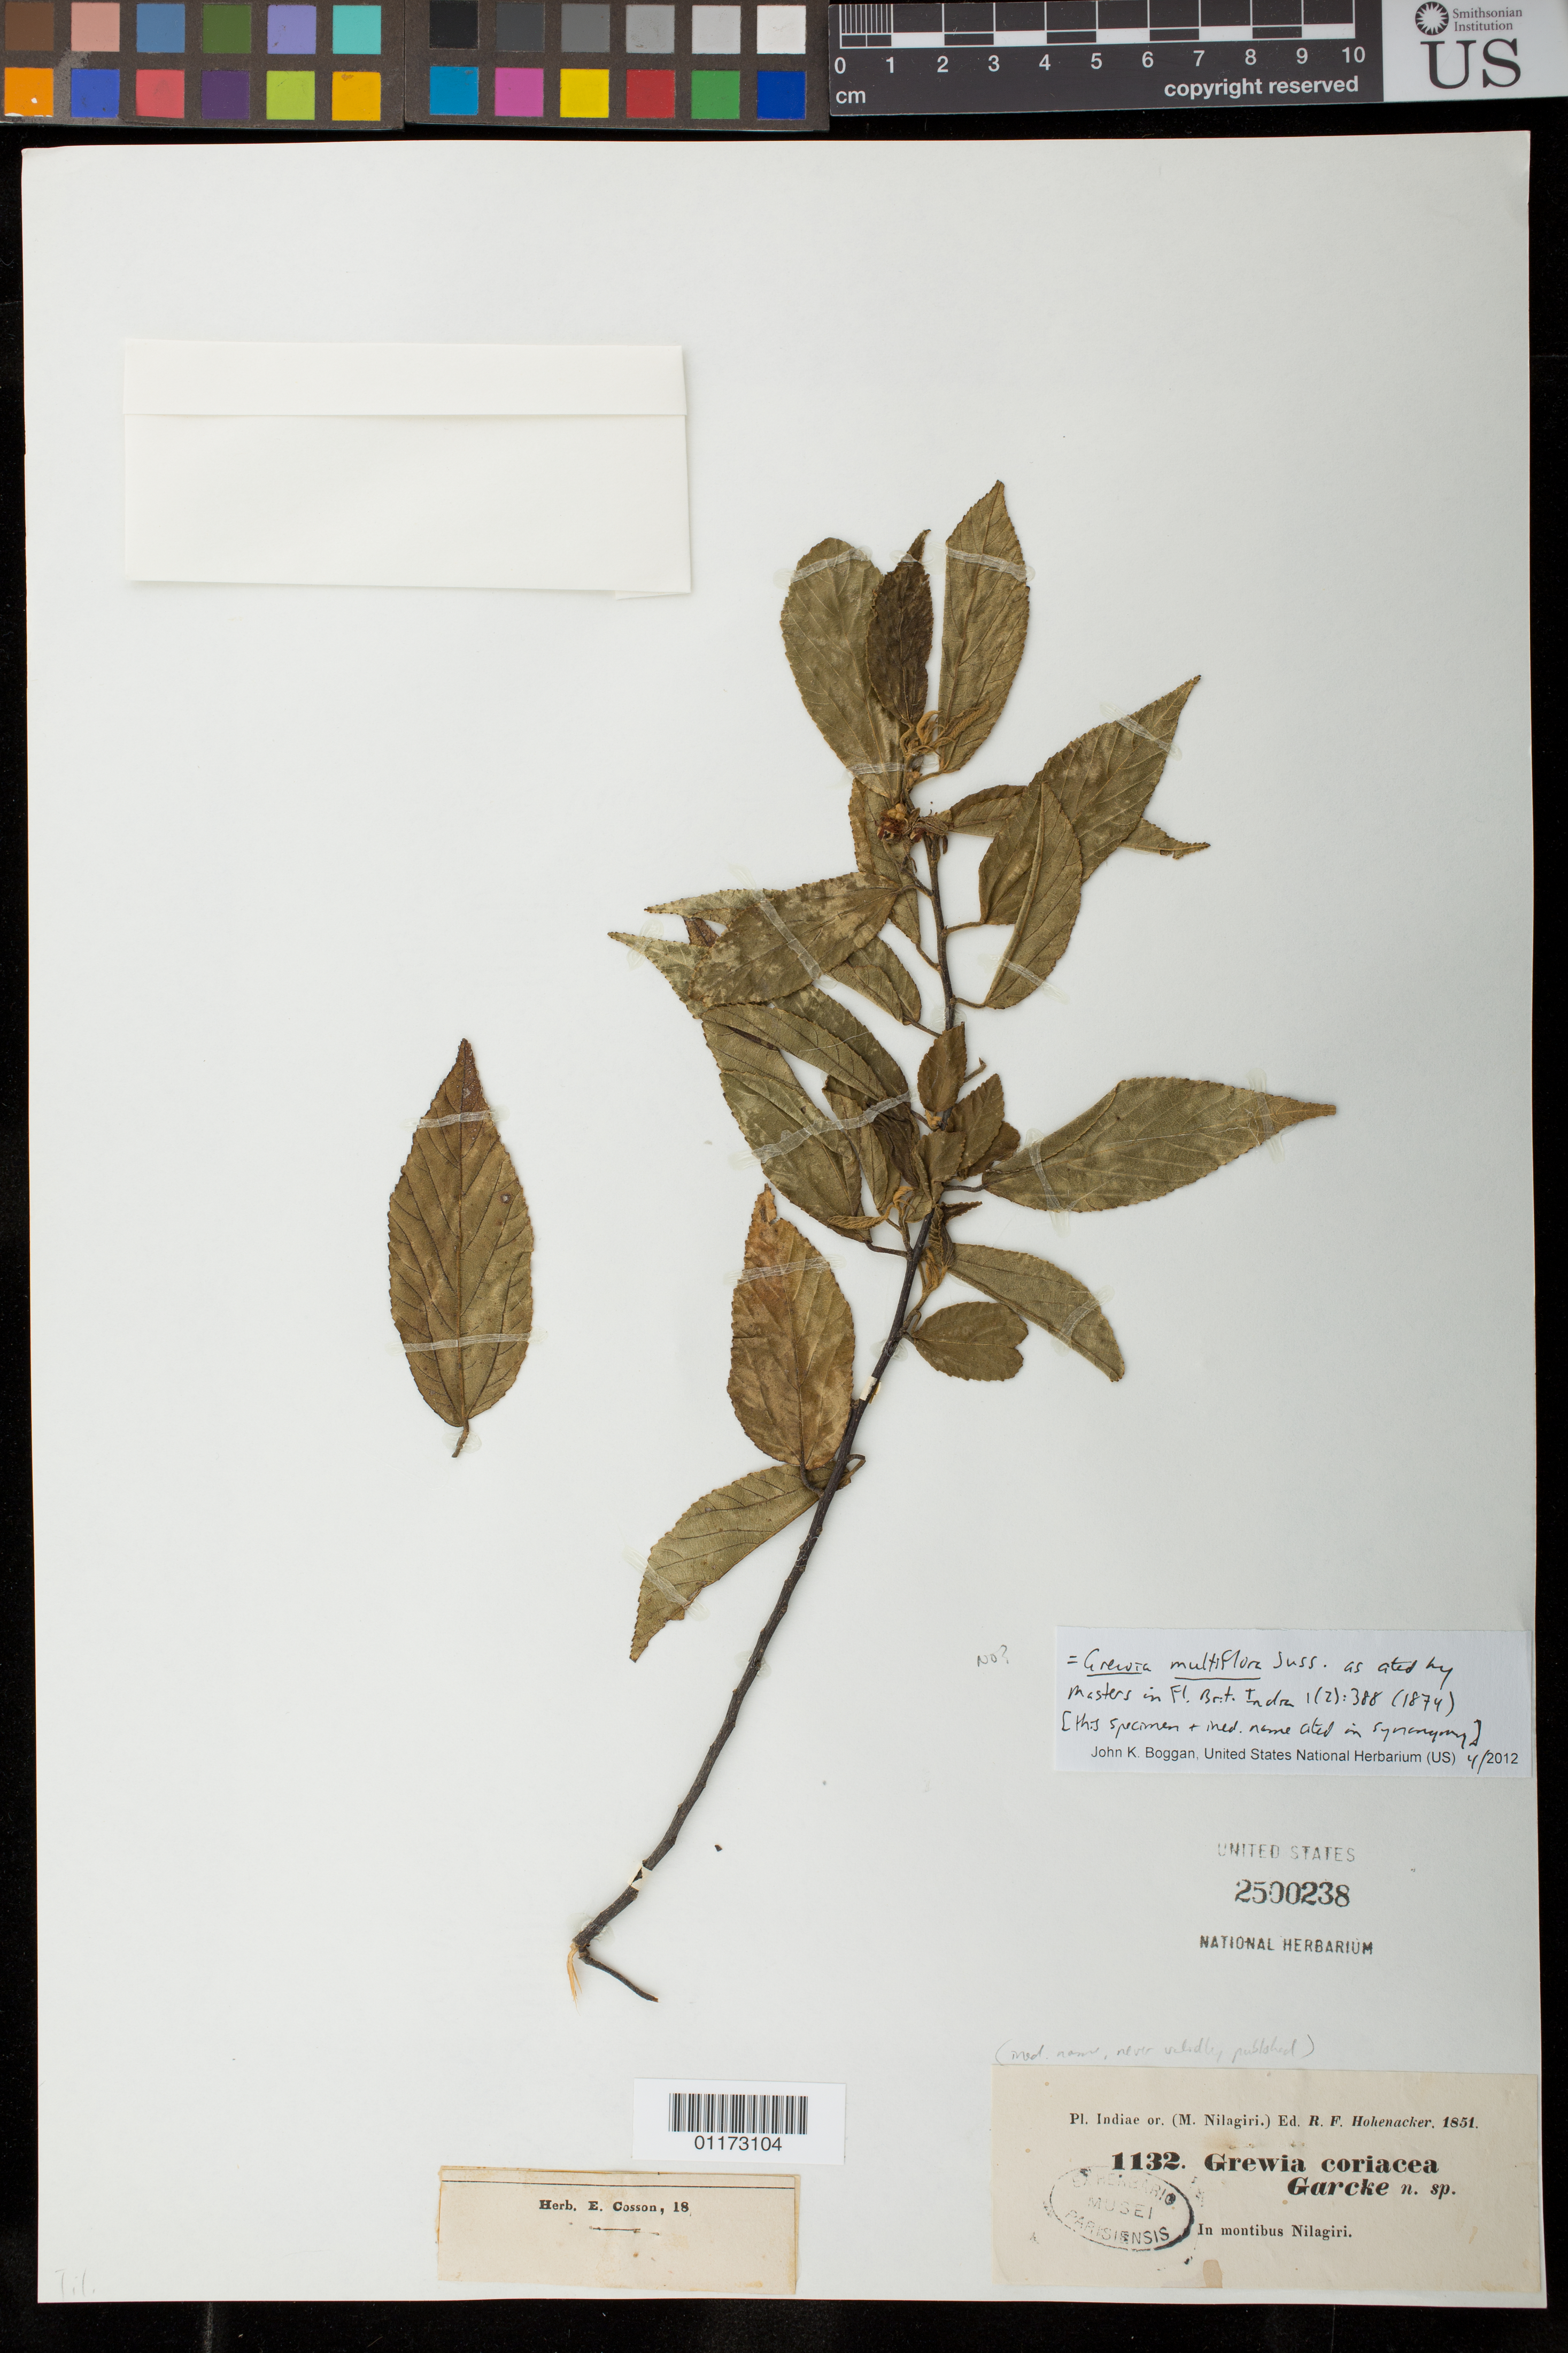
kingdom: Plantae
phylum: Tracheophyta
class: Magnoliopsida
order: Malvales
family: Malvaceae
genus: Grewia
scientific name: Grewia serrulata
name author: DC.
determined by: Dorr, L. J., (BOT), Smithsonian Institution - National Museum of Natural History (UNITED STATES)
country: India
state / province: Orissa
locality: In montibus Nilagiri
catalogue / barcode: US 2500238